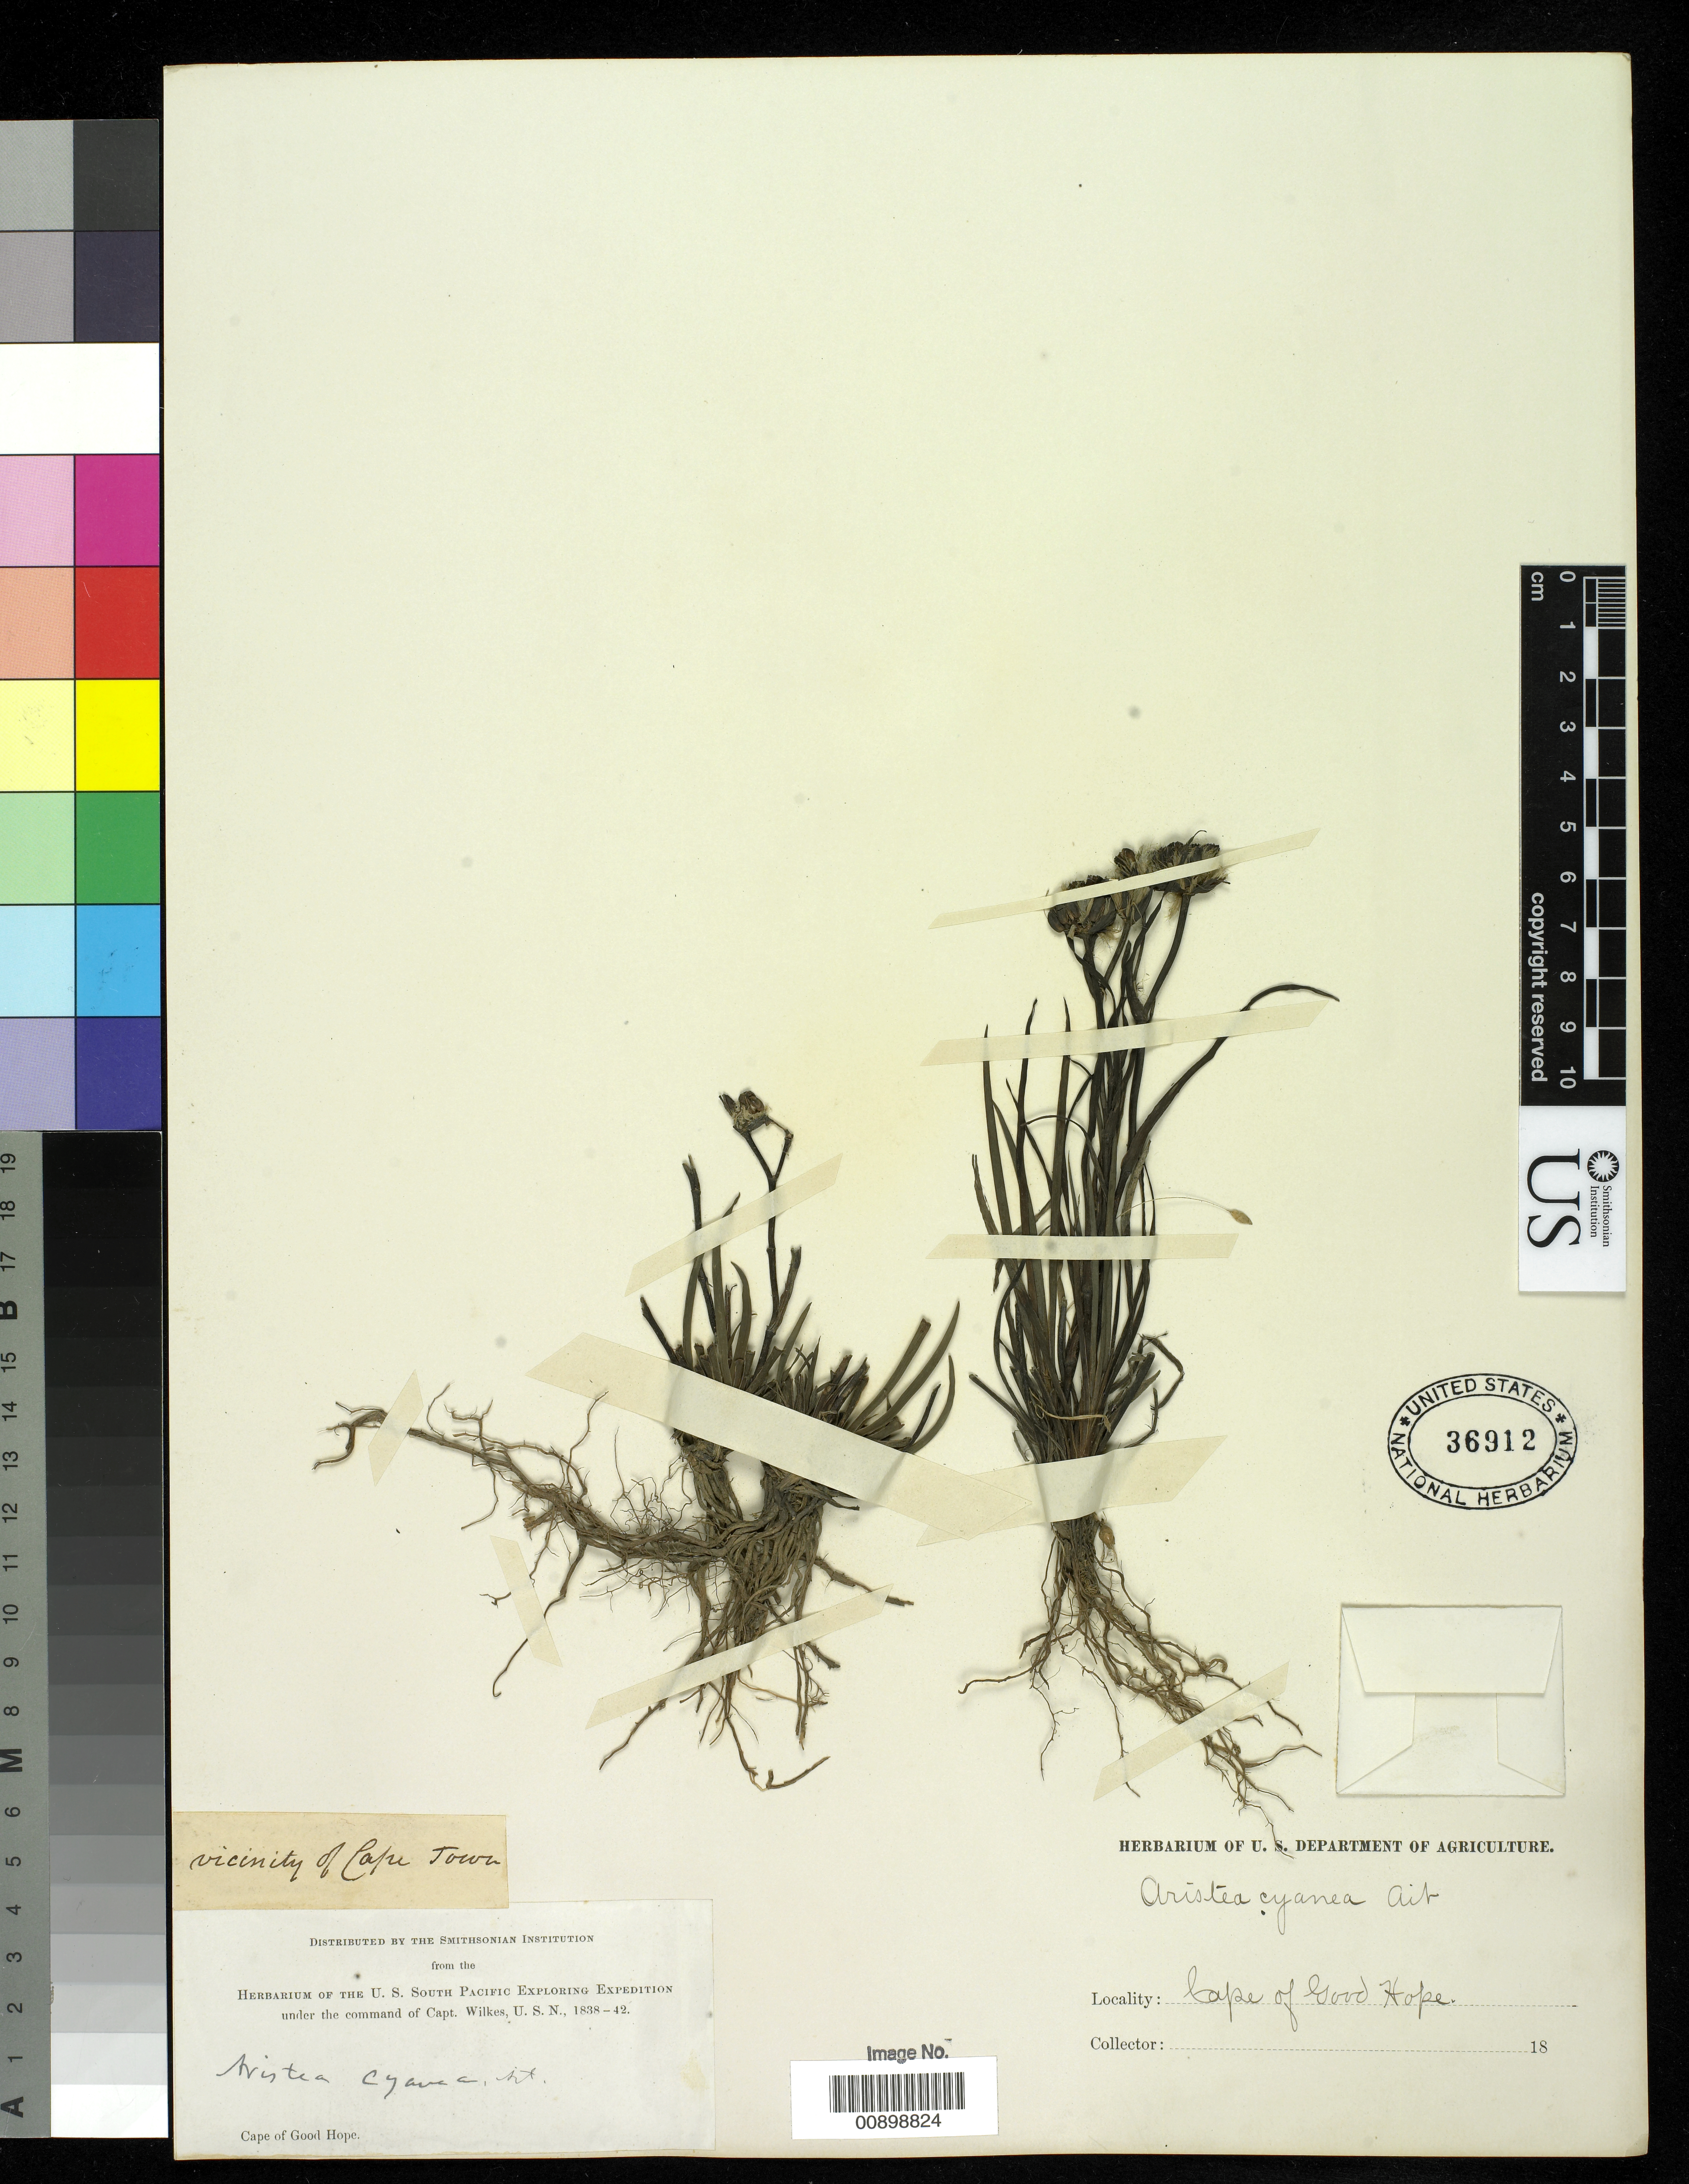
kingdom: Plantae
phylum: Tracheophyta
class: Liliopsida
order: Asparagales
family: Iridaceae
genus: Aristea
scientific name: Aristea cyanea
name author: Sol.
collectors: Wilkes Explor. Exped.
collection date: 1838/1842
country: South Africa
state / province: Western Cape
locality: Cape of Good Hope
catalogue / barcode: US 36912